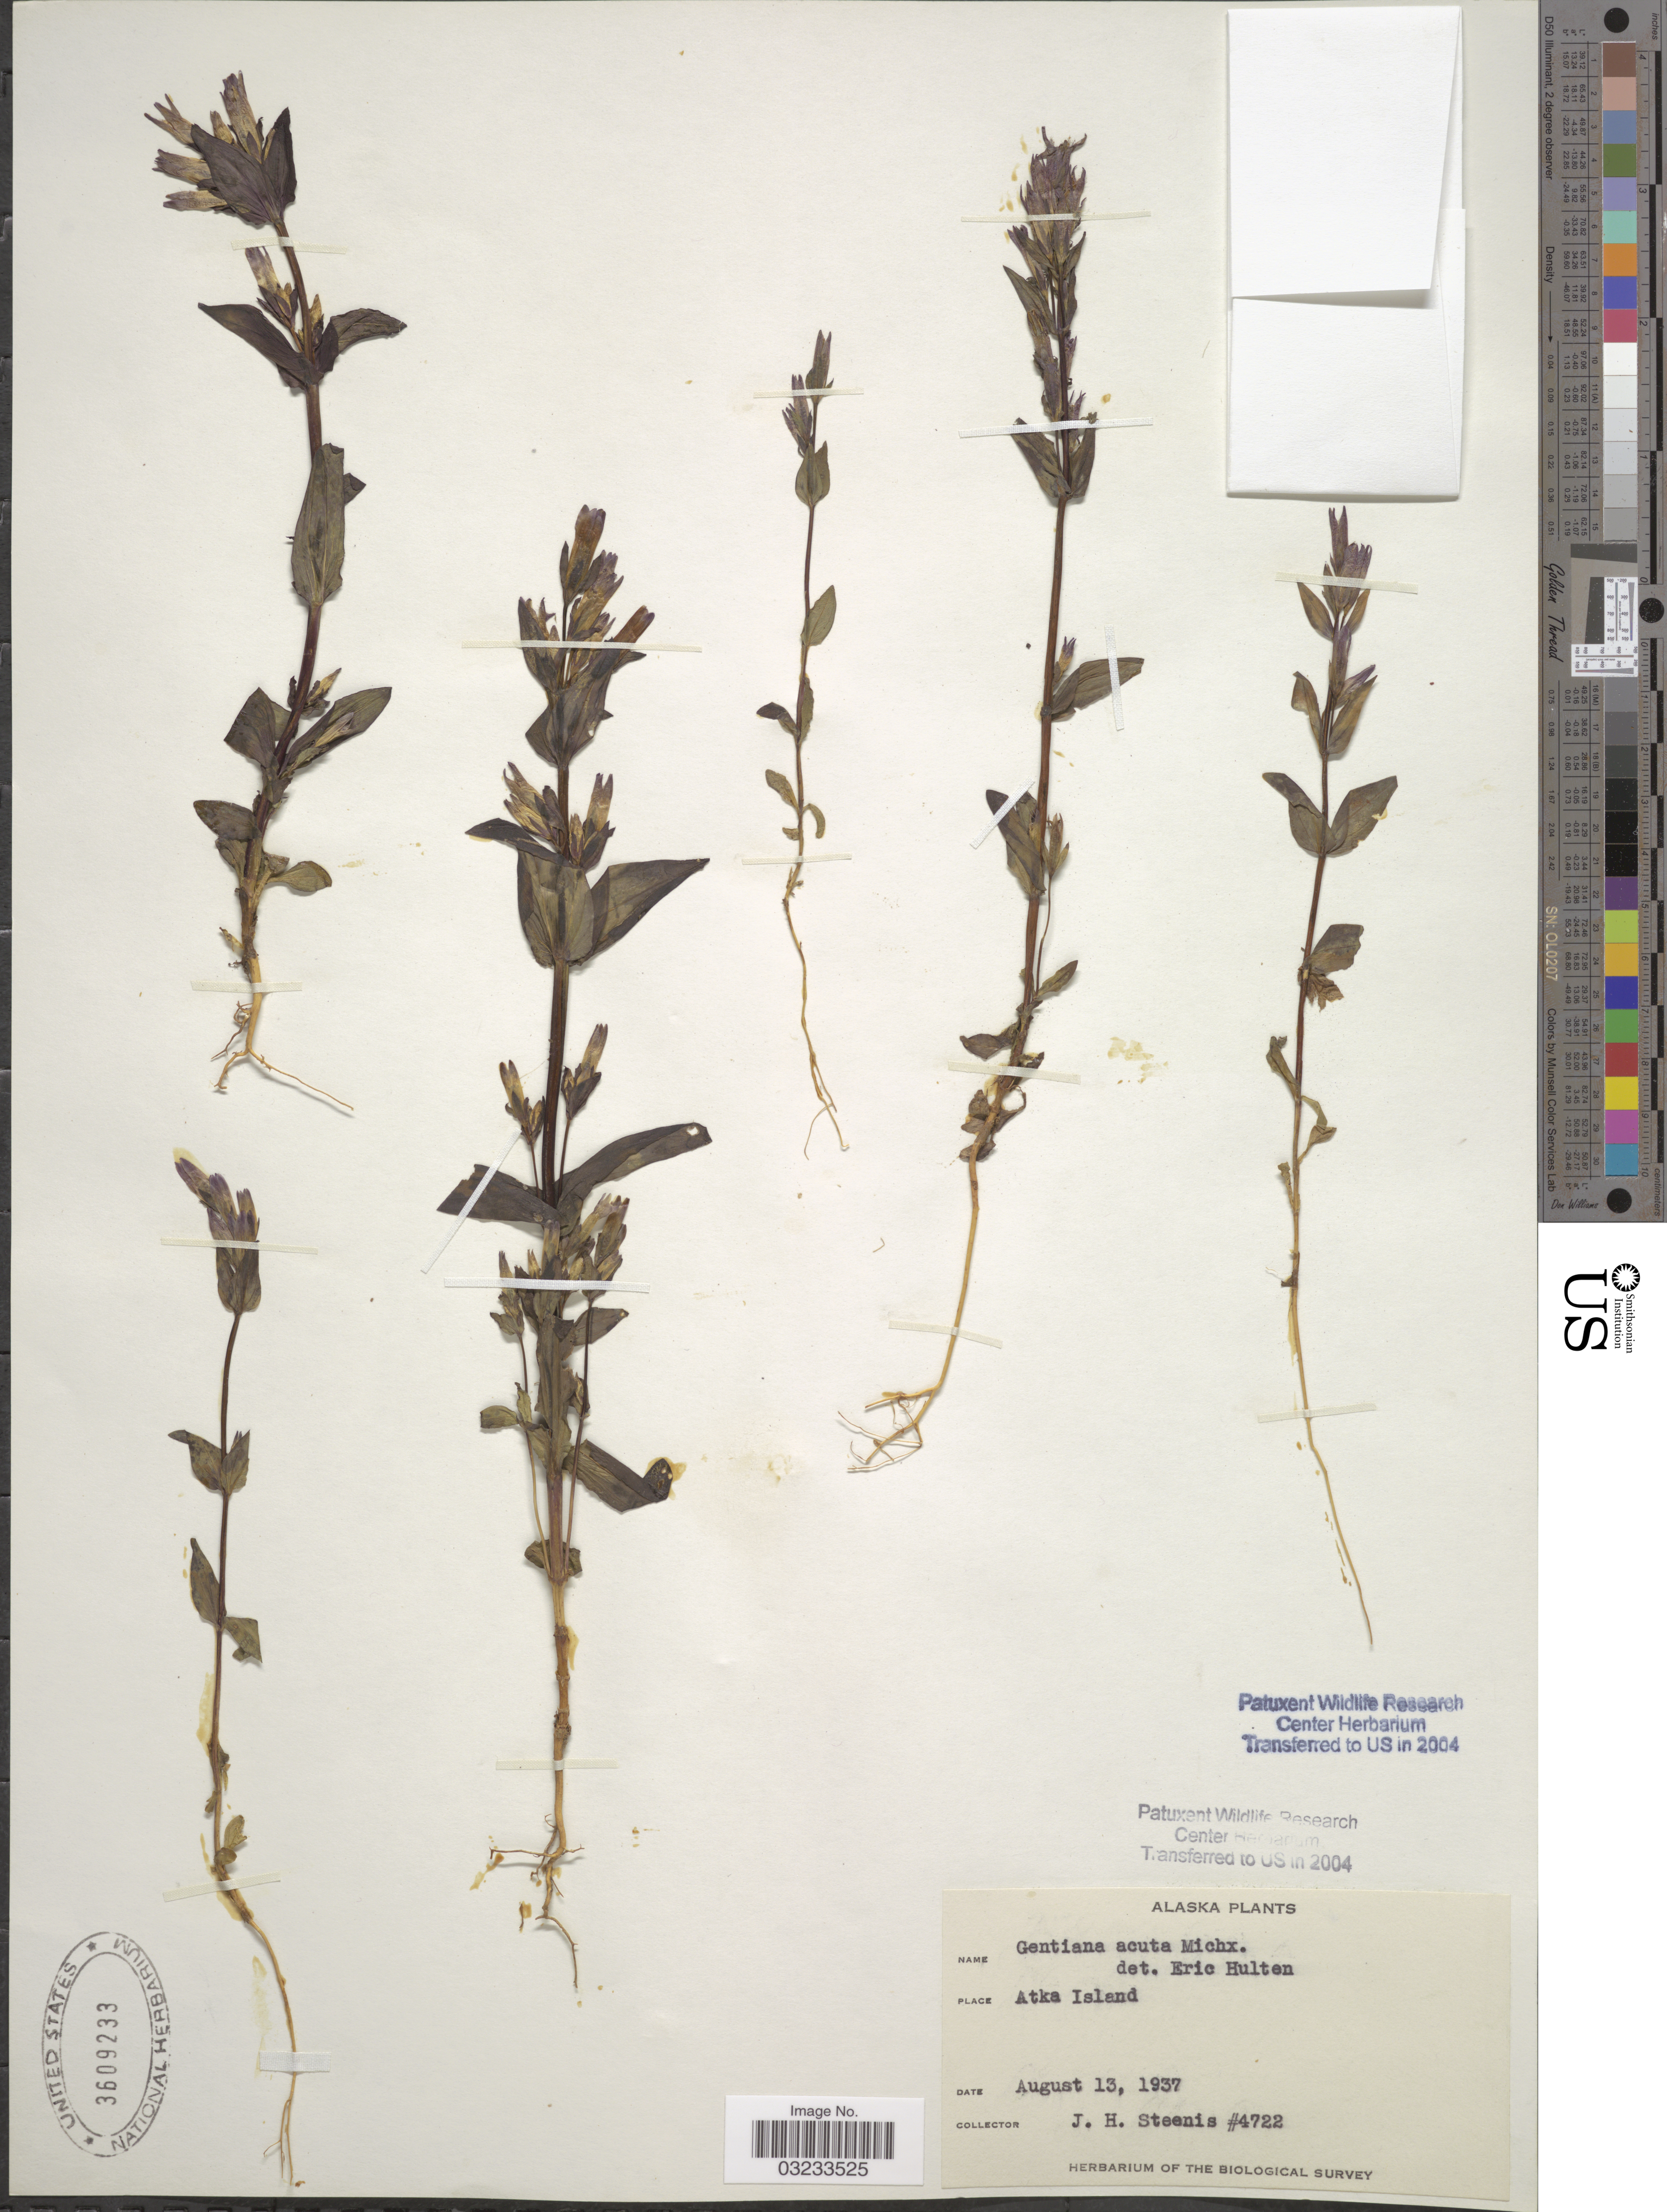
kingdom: Plantae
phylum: Tracheophyta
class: Magnoliopsida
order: Gentianales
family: Gentianaceae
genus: Gentiana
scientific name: Gentiana acuta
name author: Michx.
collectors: J. H. Steenis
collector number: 4722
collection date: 1937-08-13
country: United States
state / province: Alaska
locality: Atka Island.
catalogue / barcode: US 3609233